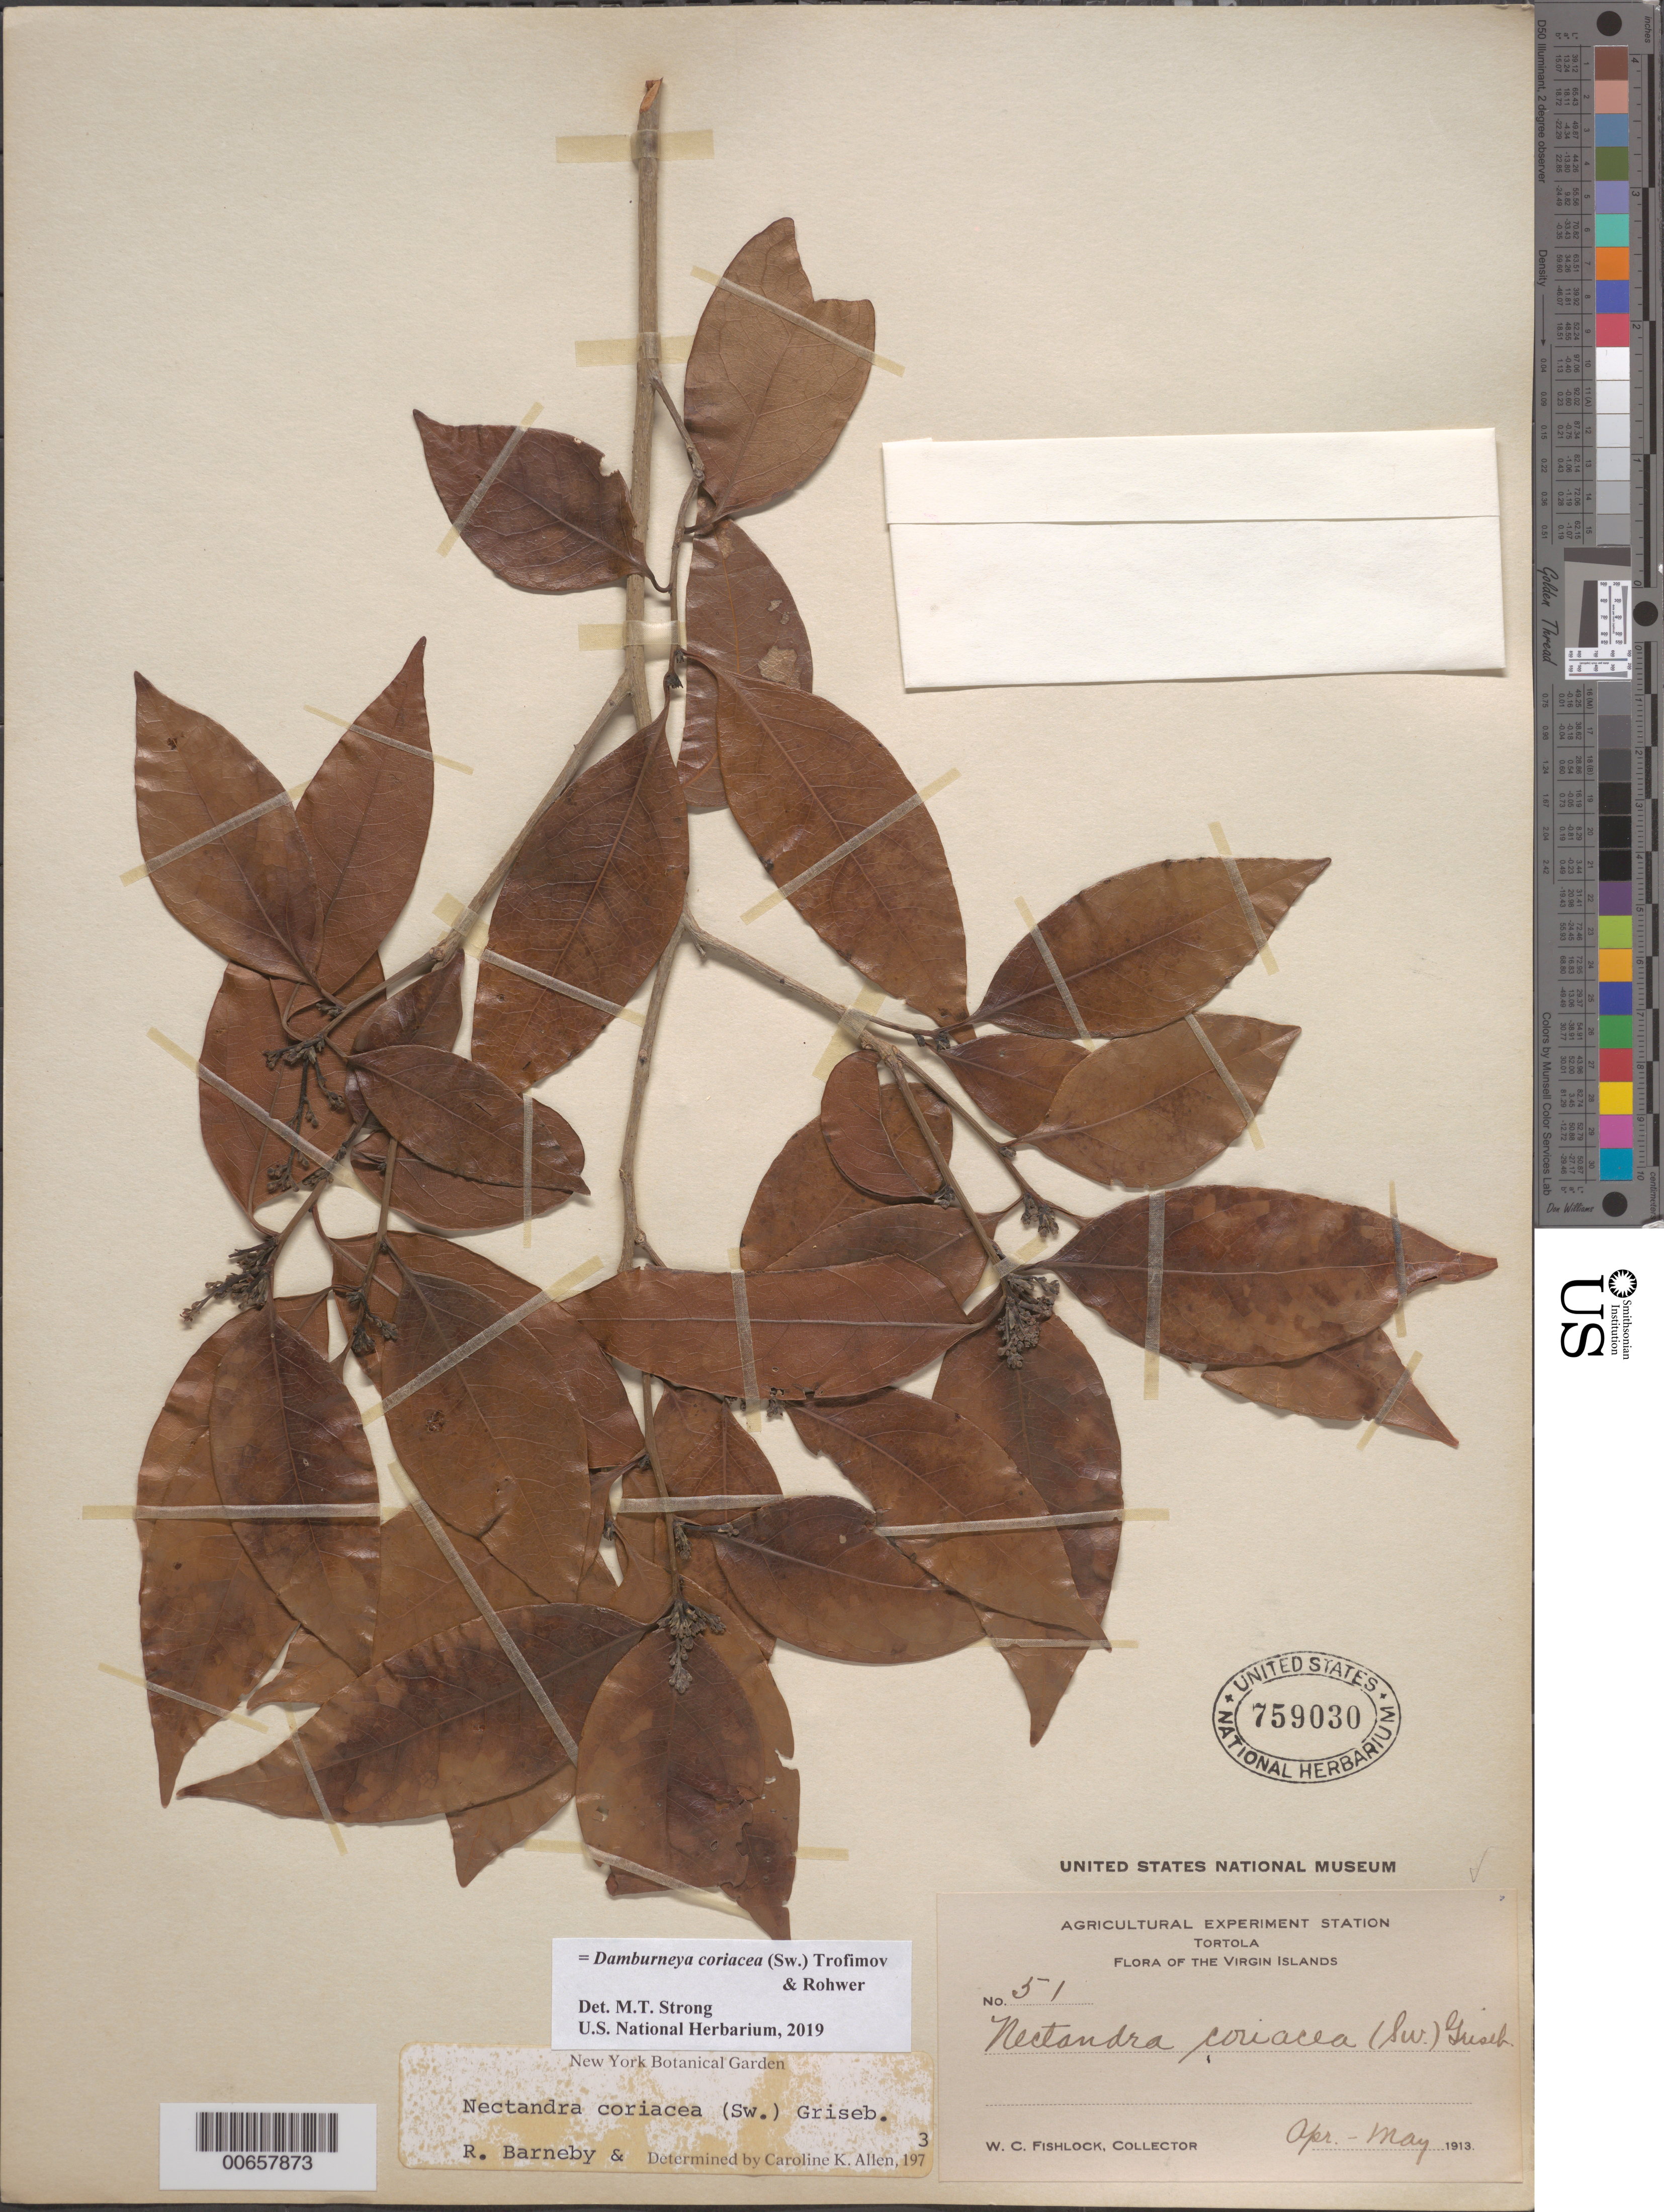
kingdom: Plantae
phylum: Tracheophyta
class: Magnoliopsida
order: Laurales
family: Lauraceae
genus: Damburneya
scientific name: Damburneya coriacea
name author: (Sw.) Trofimov & Rohwer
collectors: W. Fishlock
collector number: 51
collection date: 1913-04/1913-05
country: British Virgin Islands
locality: Tortola.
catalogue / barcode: US 759030